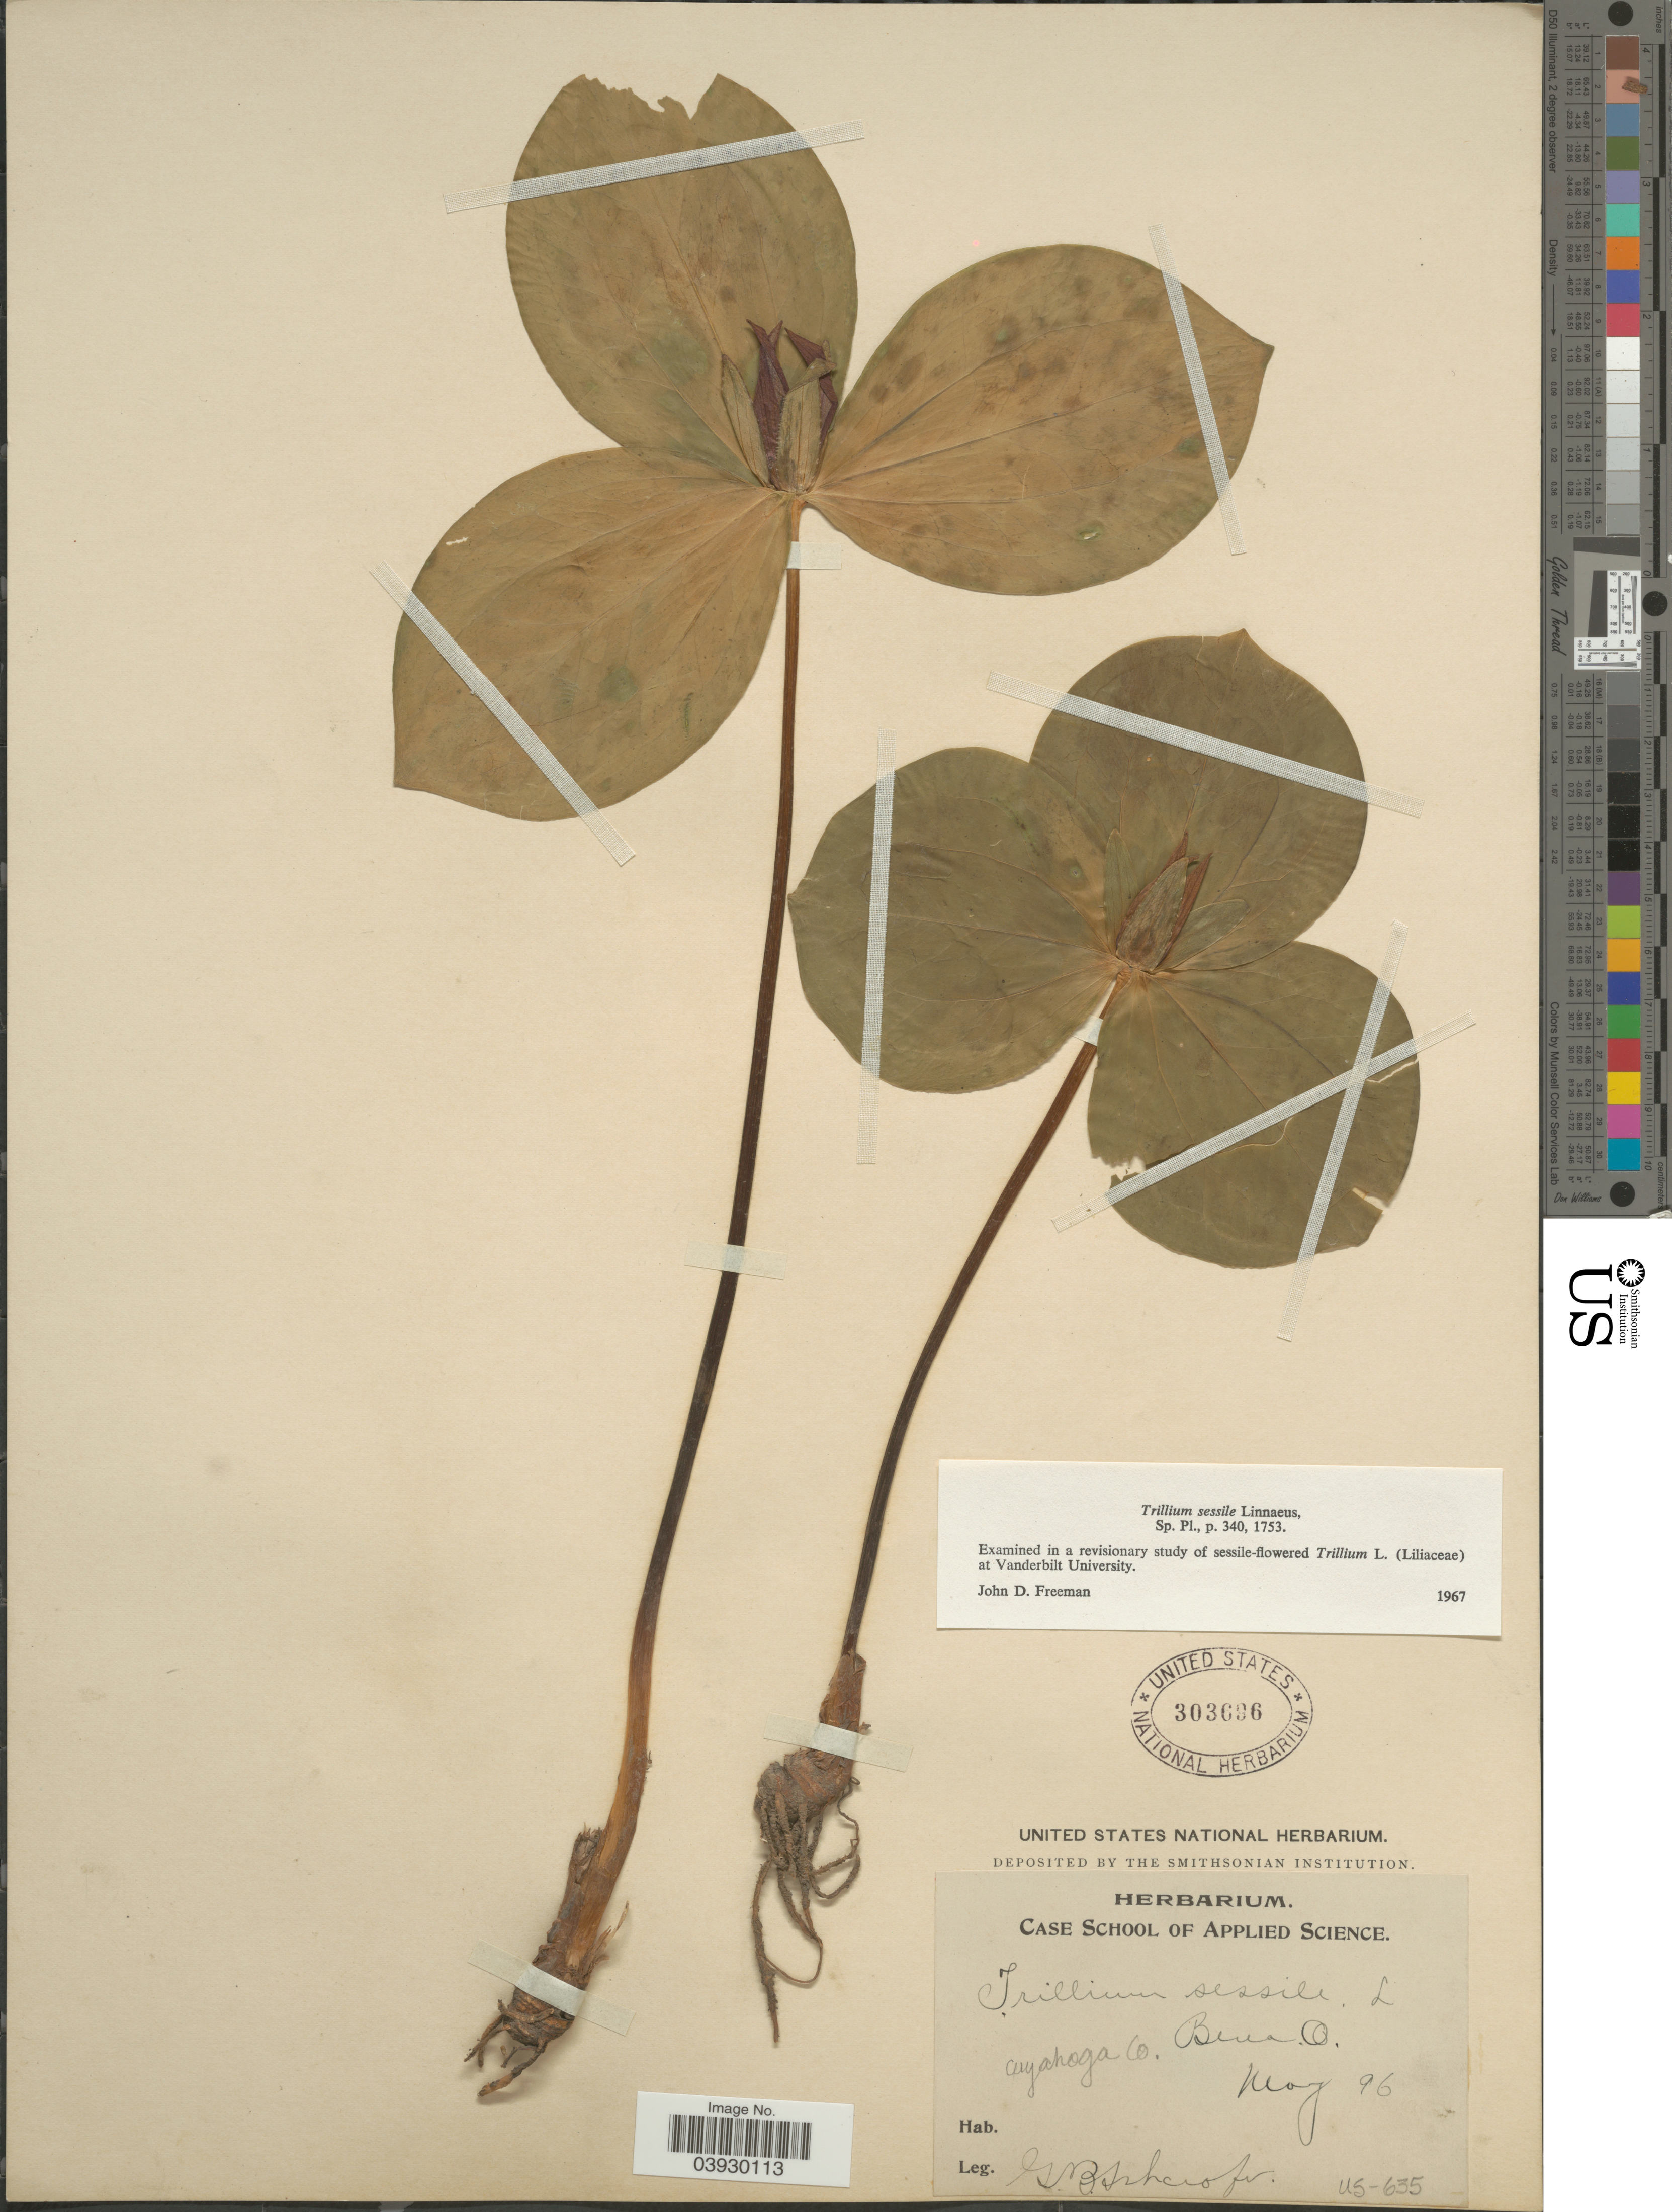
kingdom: Plantae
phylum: Tracheophyta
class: Liliopsida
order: Liliales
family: Melanthiaceae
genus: Trillium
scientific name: Trillium sessile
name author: L.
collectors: G. Ashcroft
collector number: US-635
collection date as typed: Transcribed d/m/y: /5/96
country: United States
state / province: Ohio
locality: Cuyahoga Co. Berea.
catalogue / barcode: US 303696